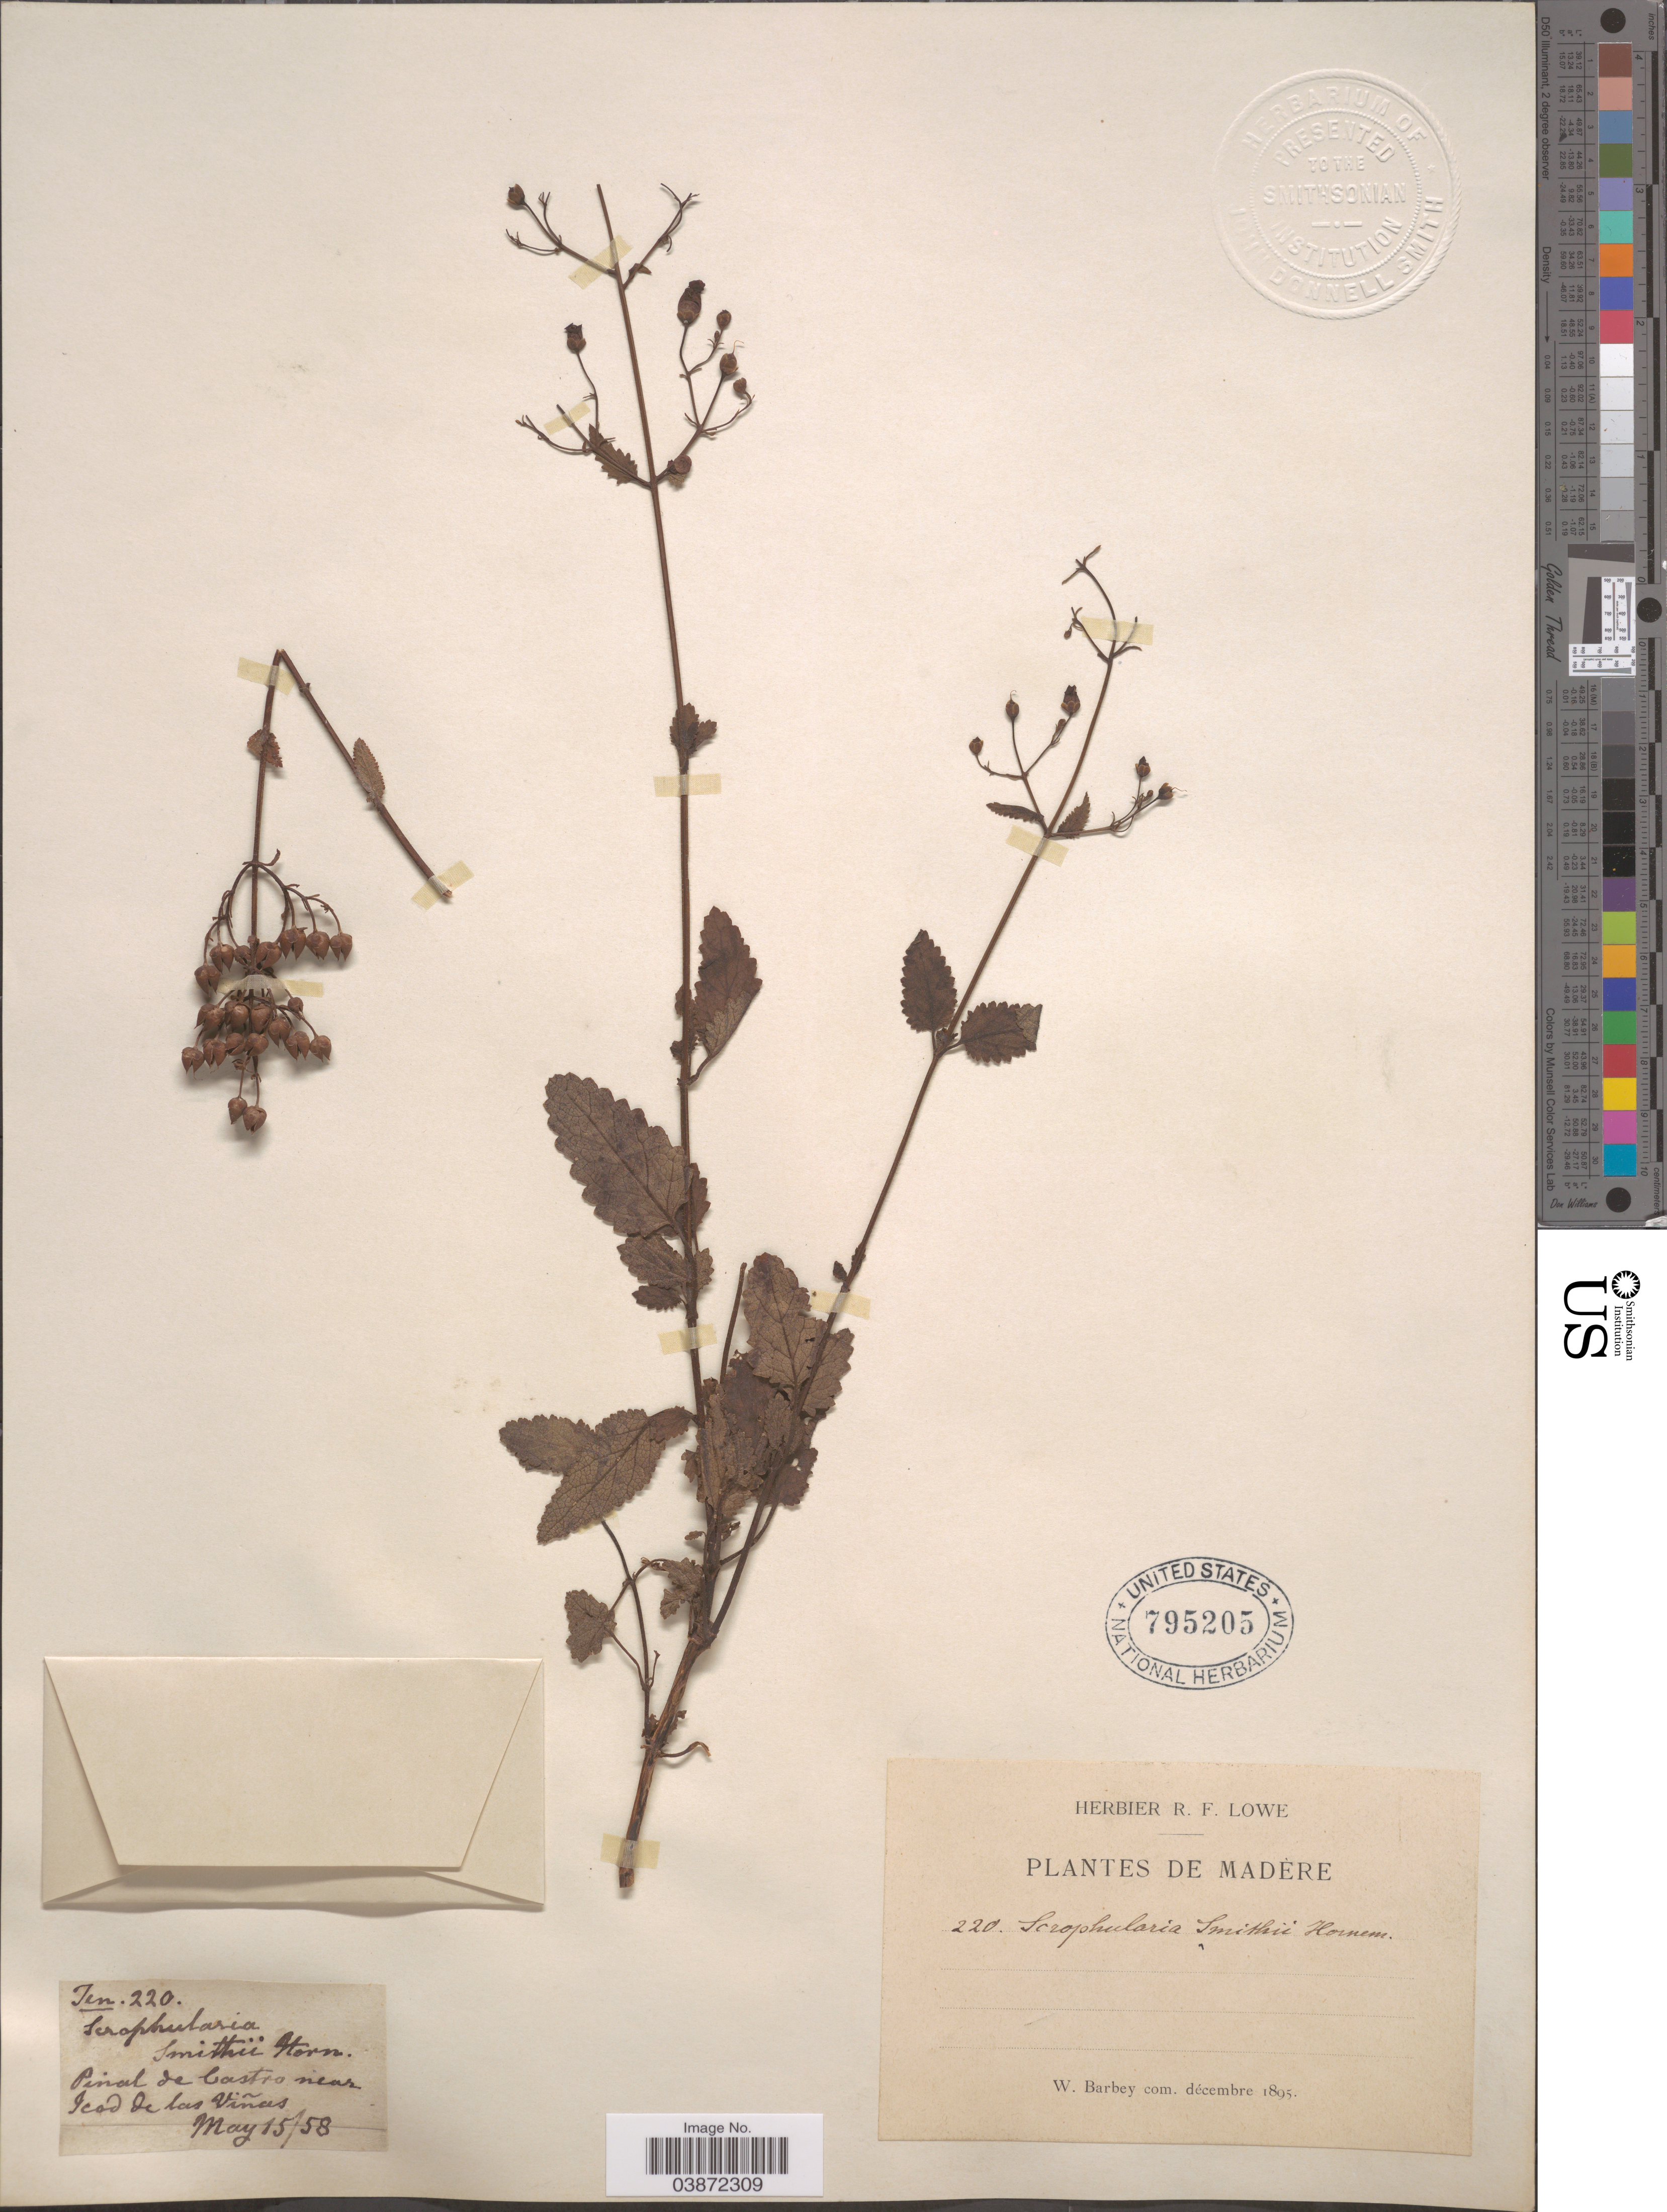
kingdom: Plantae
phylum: Tracheophyta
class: Magnoliopsida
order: Lamiales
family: Scrophulariaceae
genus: Scrophularia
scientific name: Scrophularia smithii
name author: Hornem.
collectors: ex herb. R. F. Lowe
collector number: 220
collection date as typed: Transcribed d/m/y: 15/5/58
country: Portugal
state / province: Madeira (Aut. Reg.)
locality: Madére. Pinal de Castro near Icod de las Viñas.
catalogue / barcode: US 795205